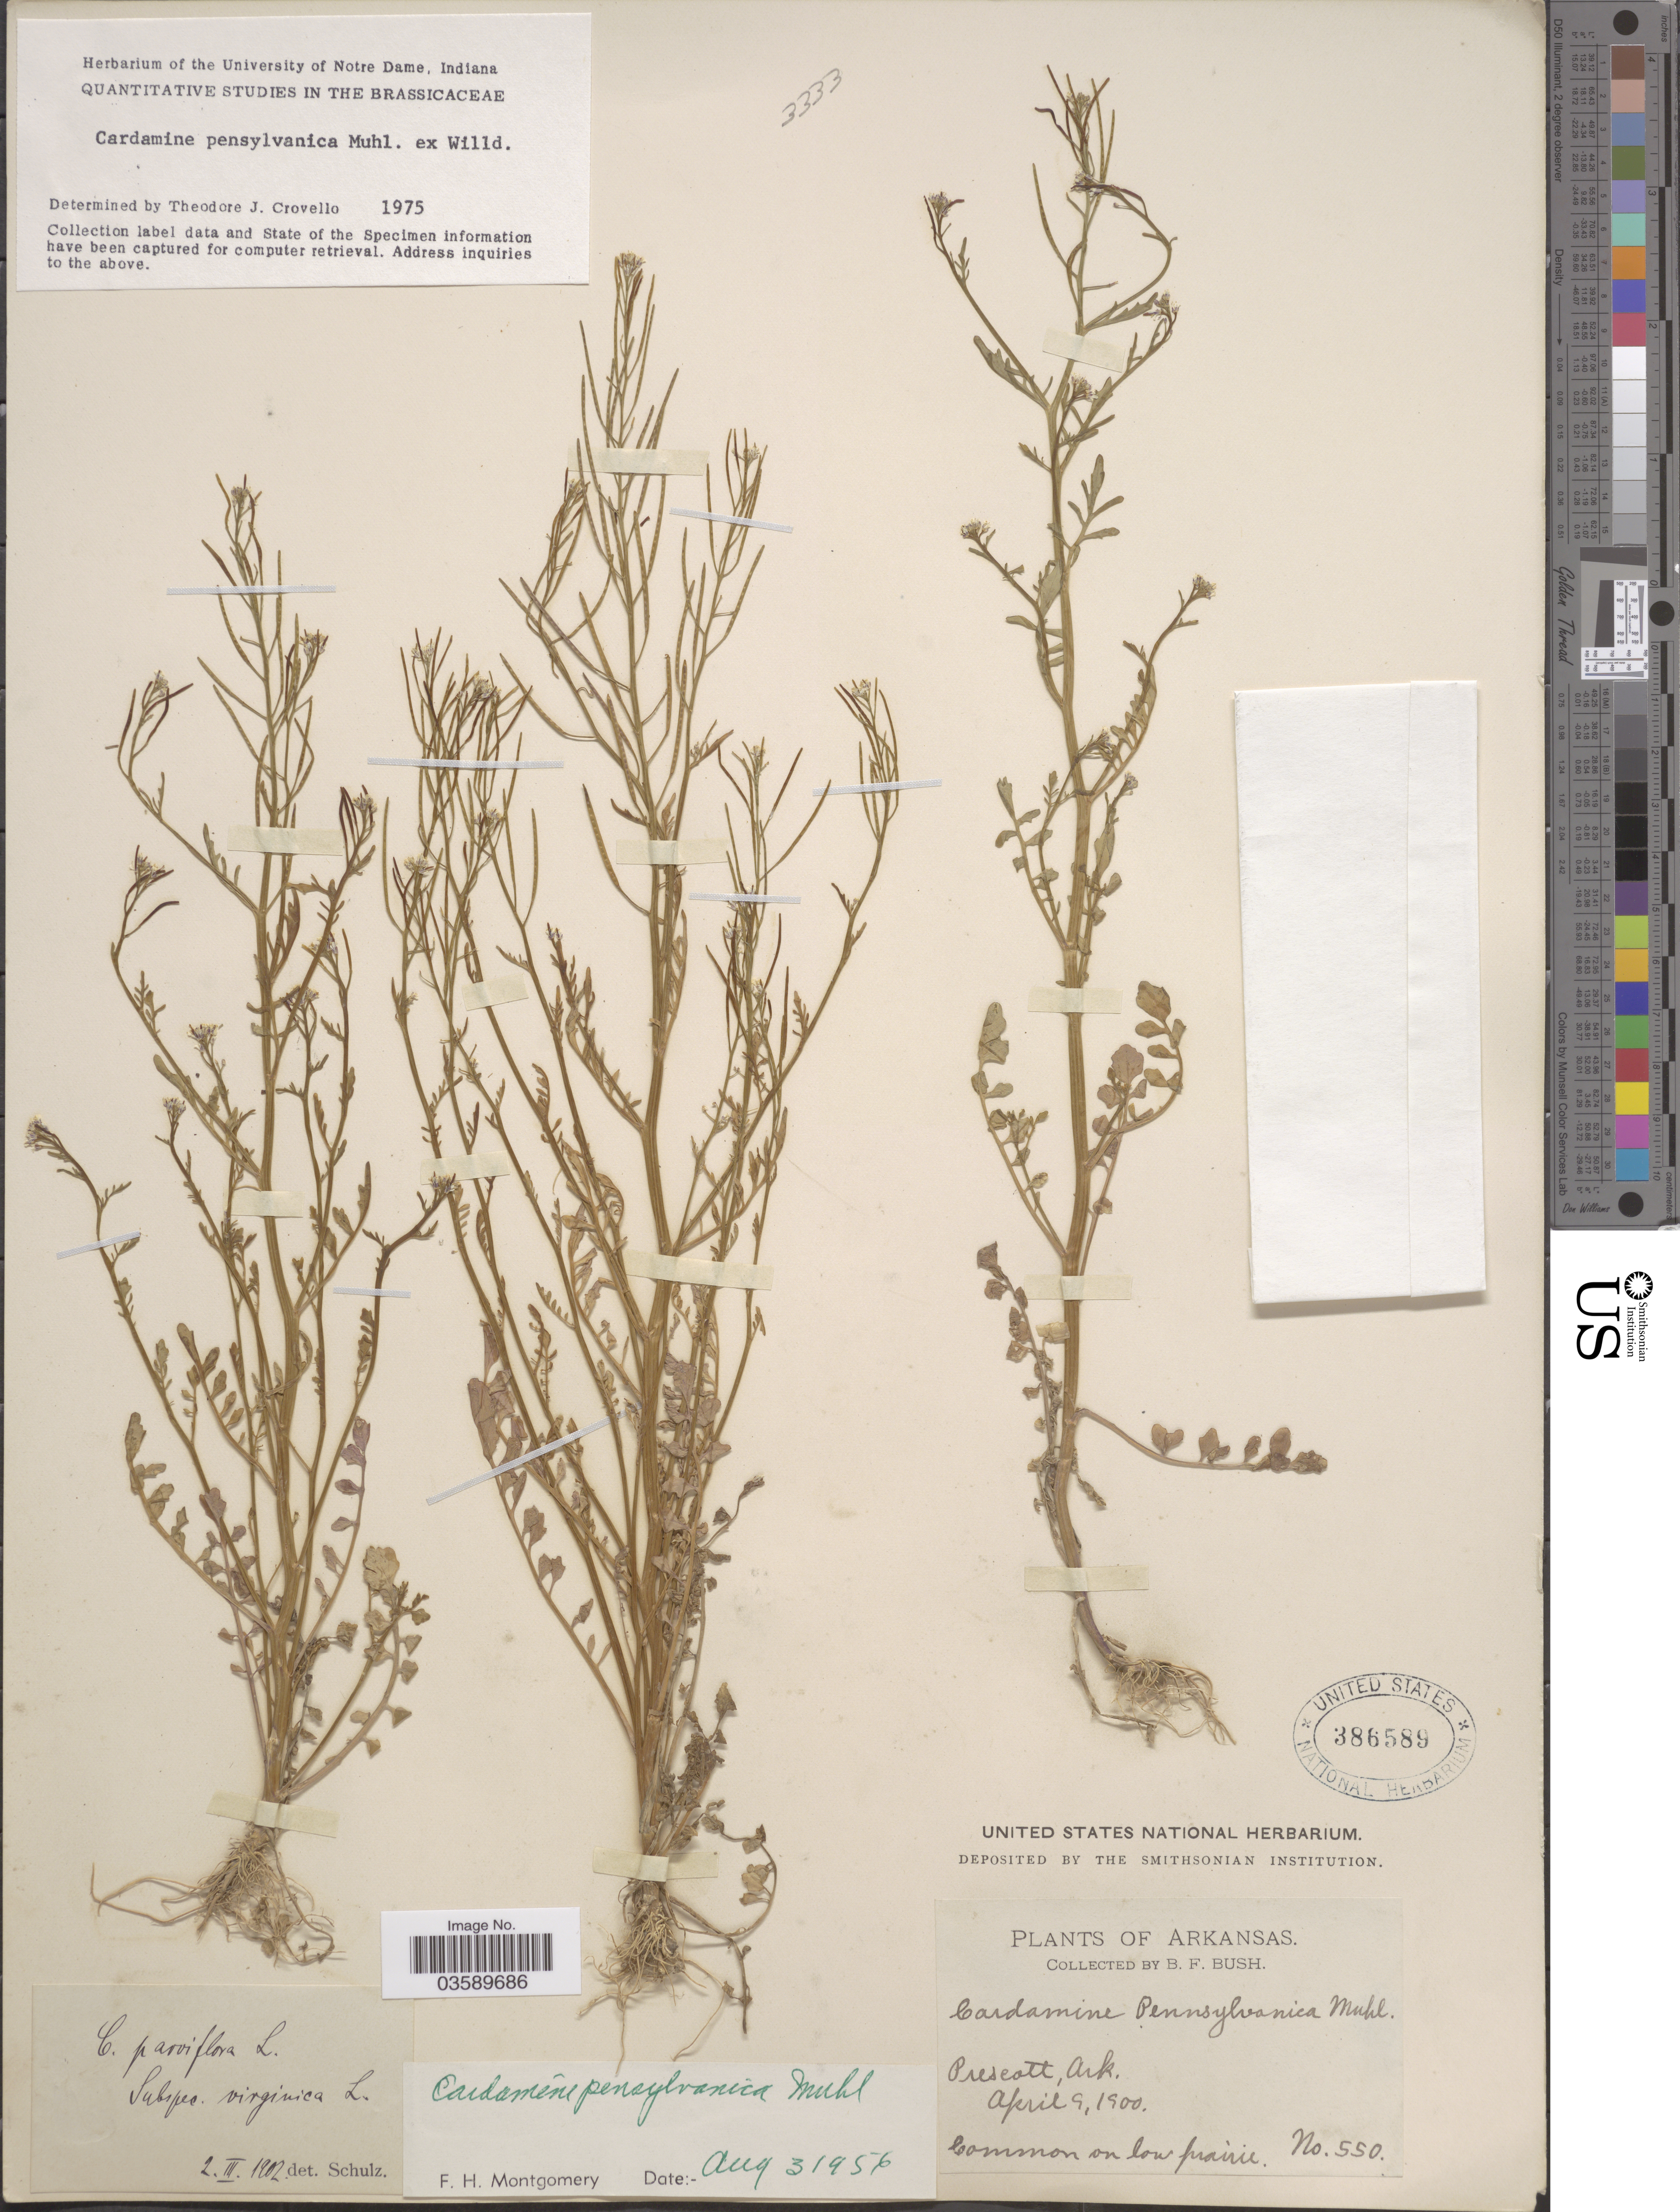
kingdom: Plantae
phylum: Tracheophyta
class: Magnoliopsida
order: Brassicales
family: Brassicaceae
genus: Cardamine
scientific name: Cardamine pensylvanica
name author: Muhl. ex Willd.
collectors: B. F. Bush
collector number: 550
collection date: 1900-04-09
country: United States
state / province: Arkansas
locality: Prescott.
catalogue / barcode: US 386589